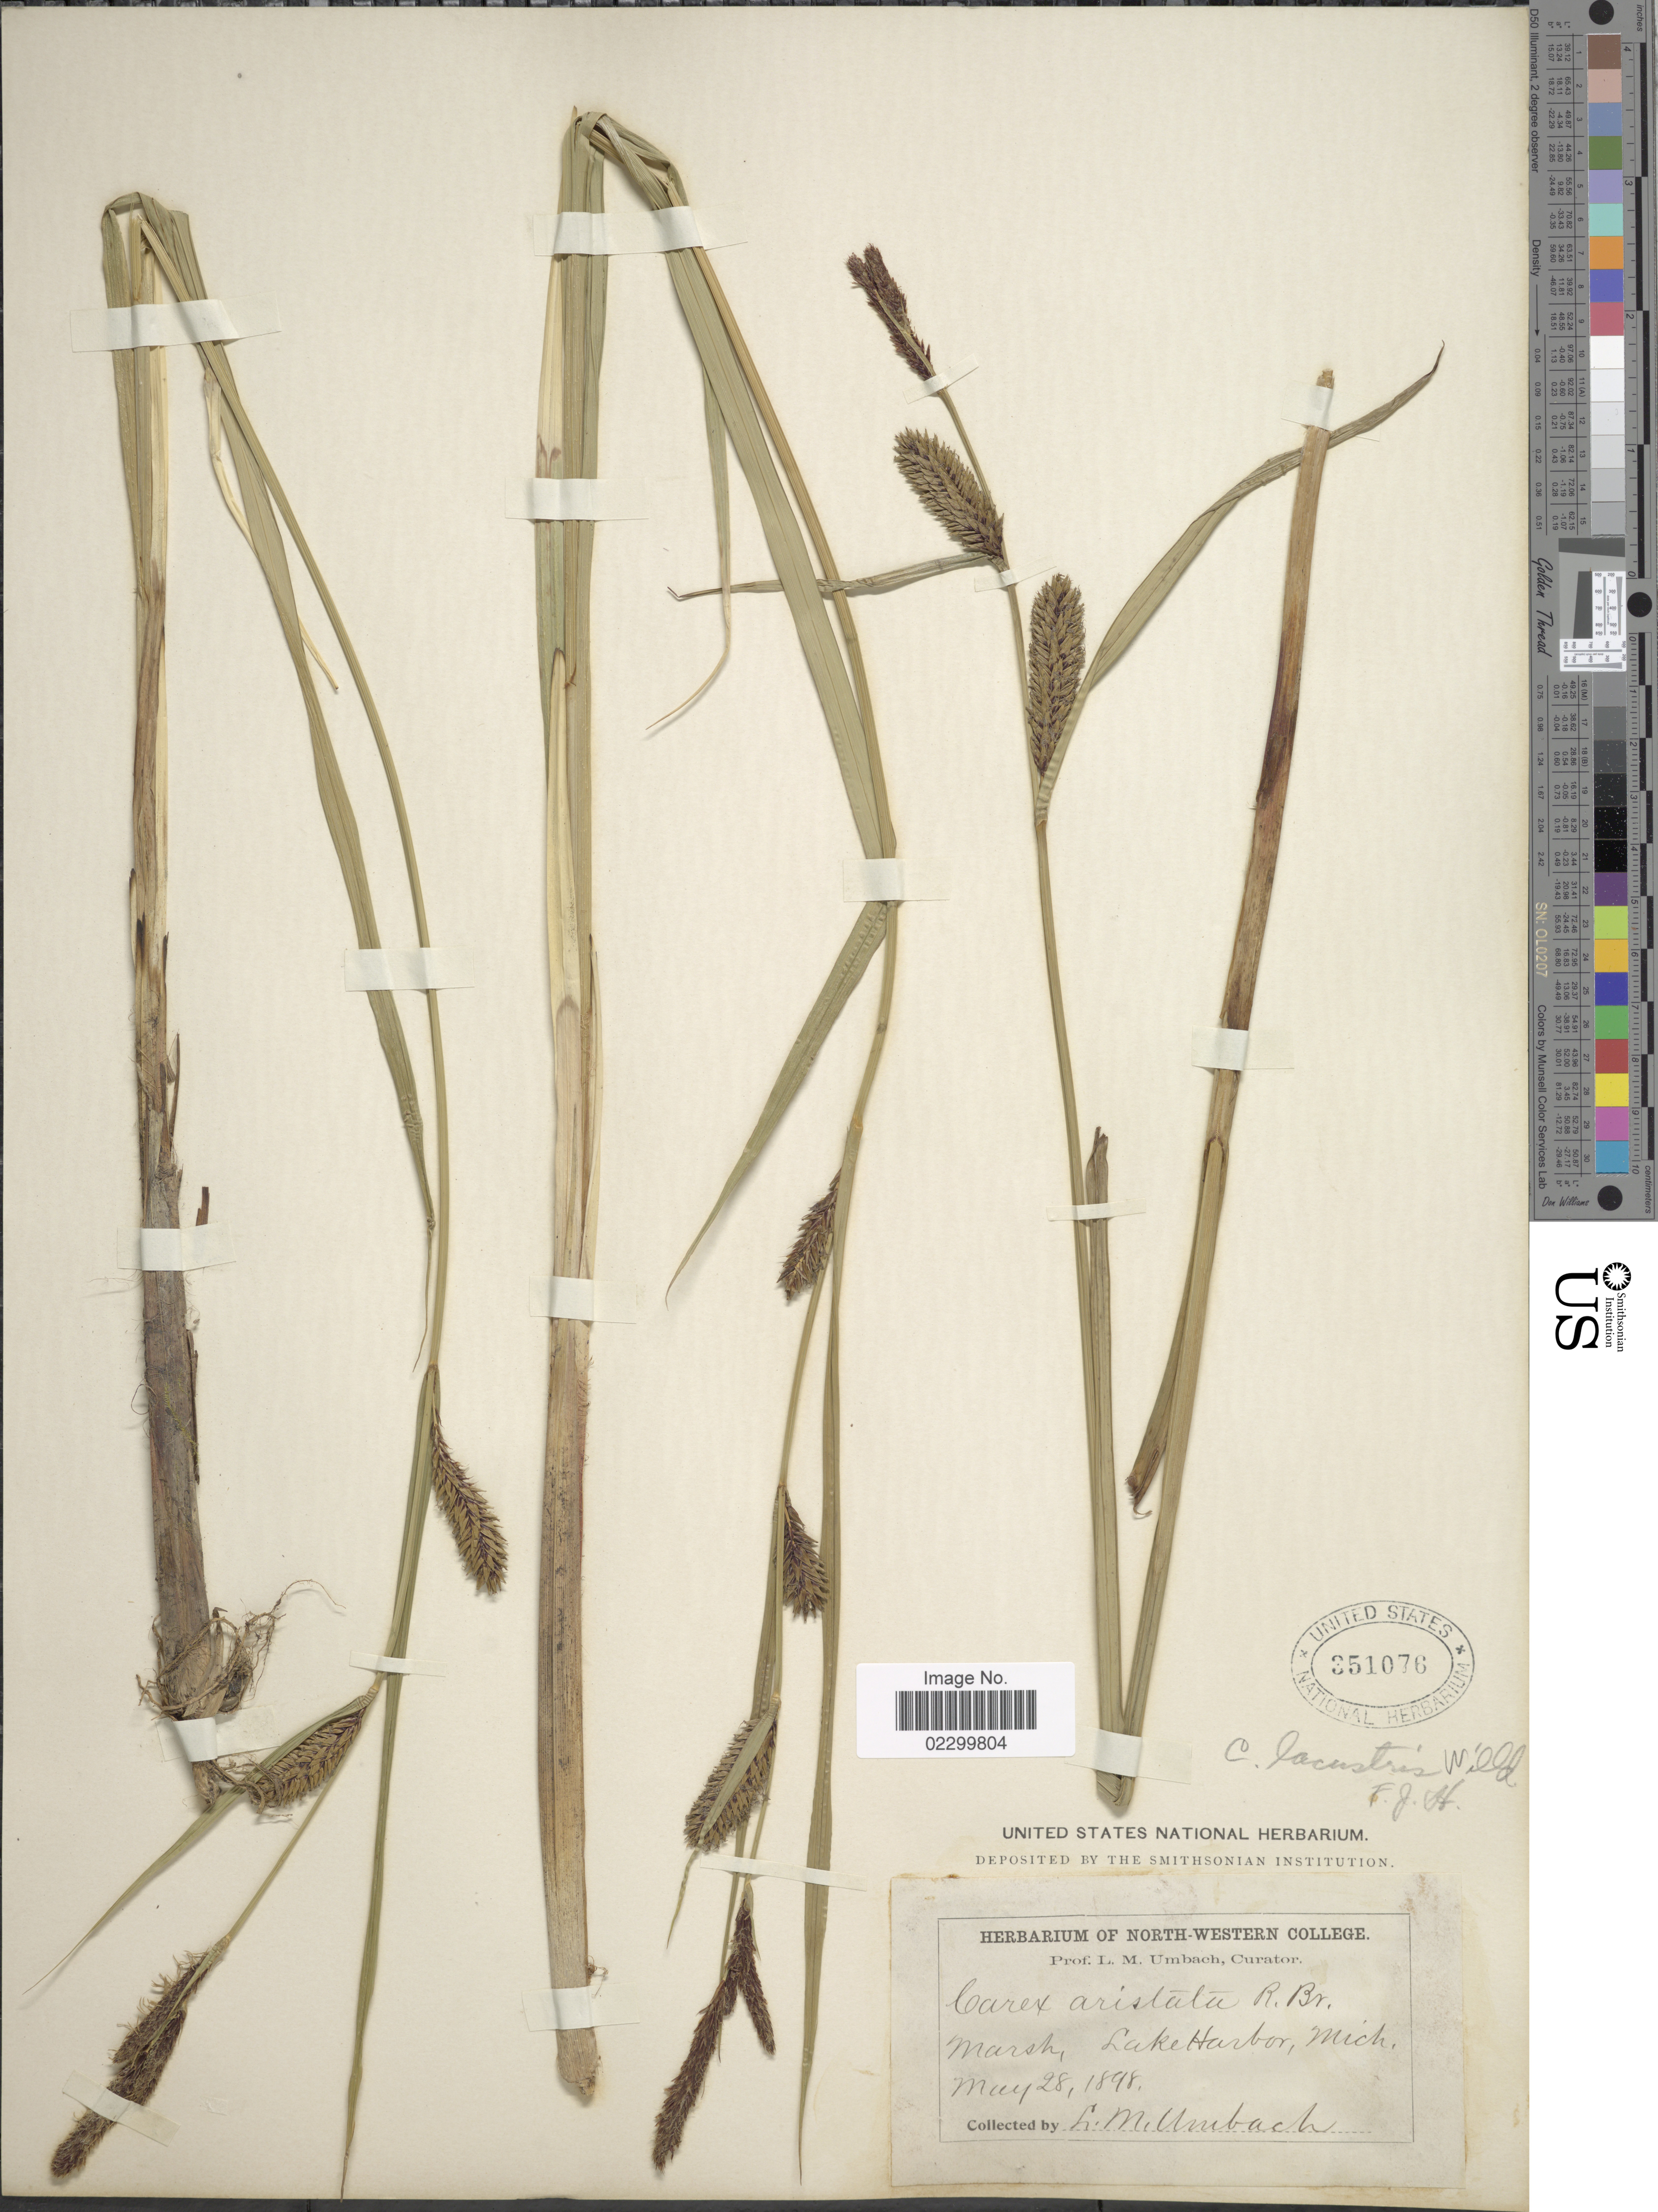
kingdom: Plantae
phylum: Tracheophyta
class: Liliopsida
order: Poales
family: Cyperaceae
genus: Carex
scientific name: Carex atherodes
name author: Spreng.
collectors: L. M. Umbach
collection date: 1898-05-28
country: United States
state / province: Michigan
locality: Marsh, Lake Harbor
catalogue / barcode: US 351076